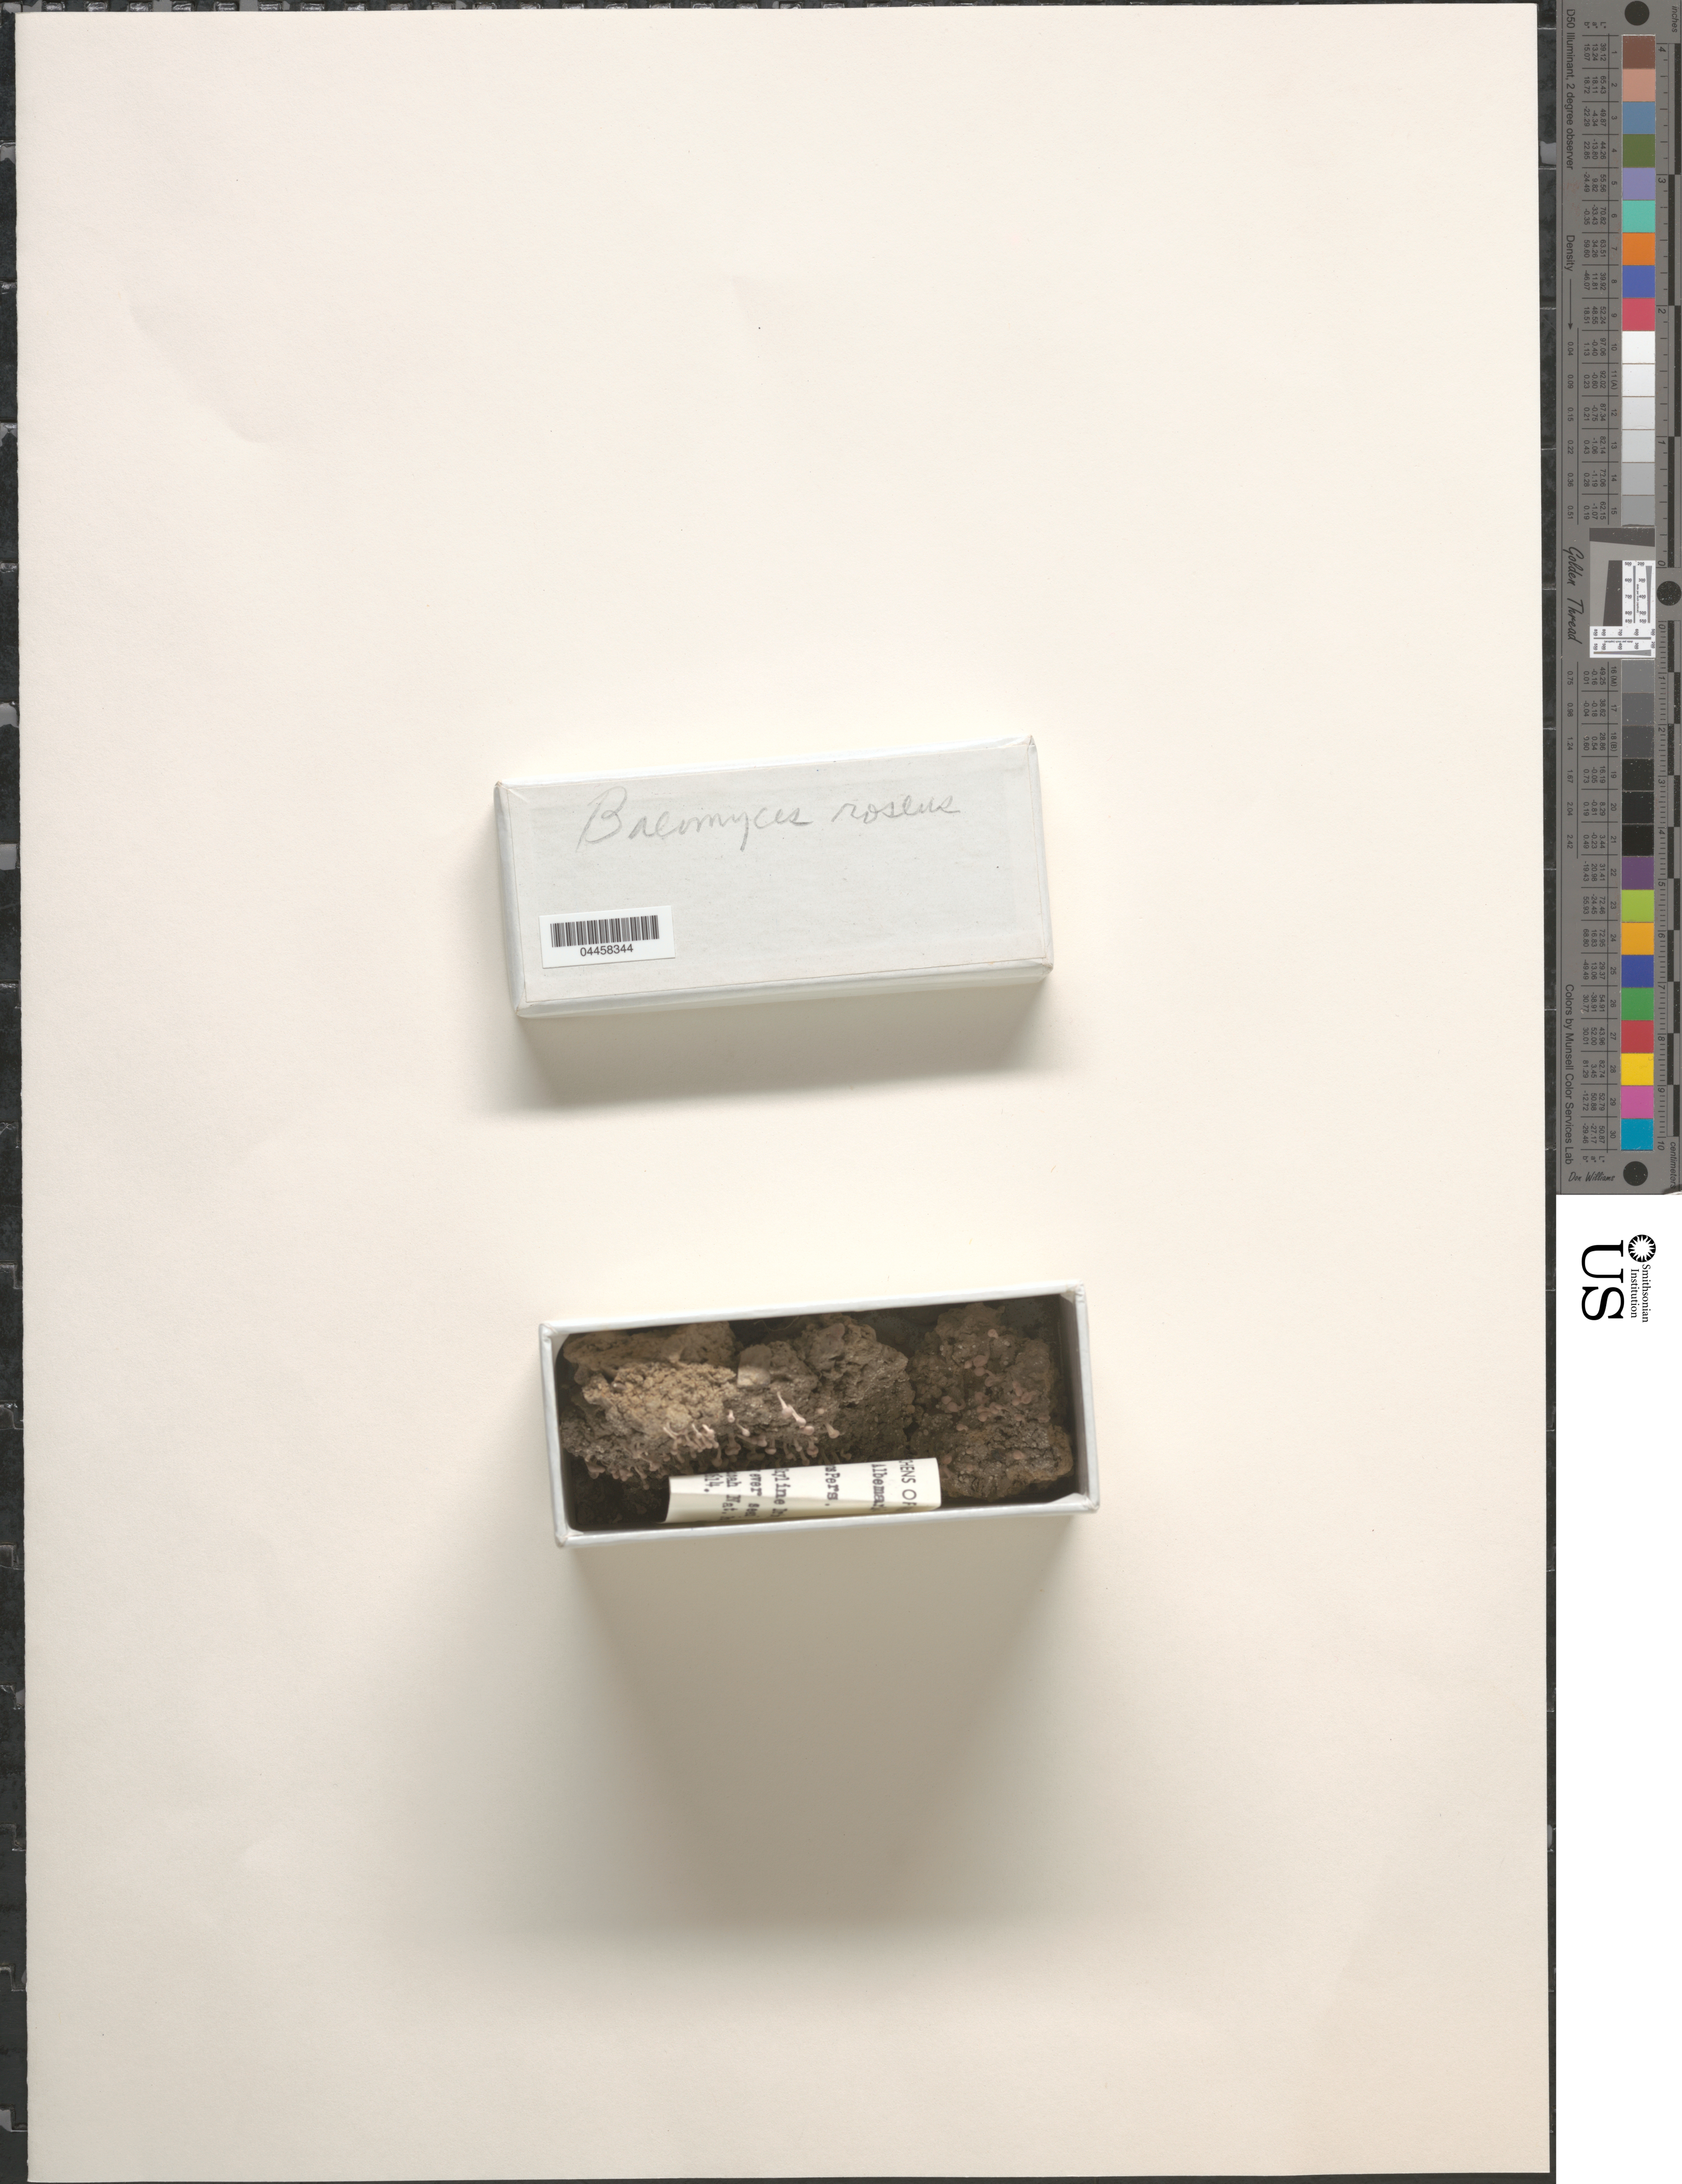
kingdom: Fungi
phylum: Ascomycota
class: Lecanoromycetes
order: Baeomycetales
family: Baeomycetaceae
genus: Baeomyces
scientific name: Baeomyces roseus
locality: [illegible text].